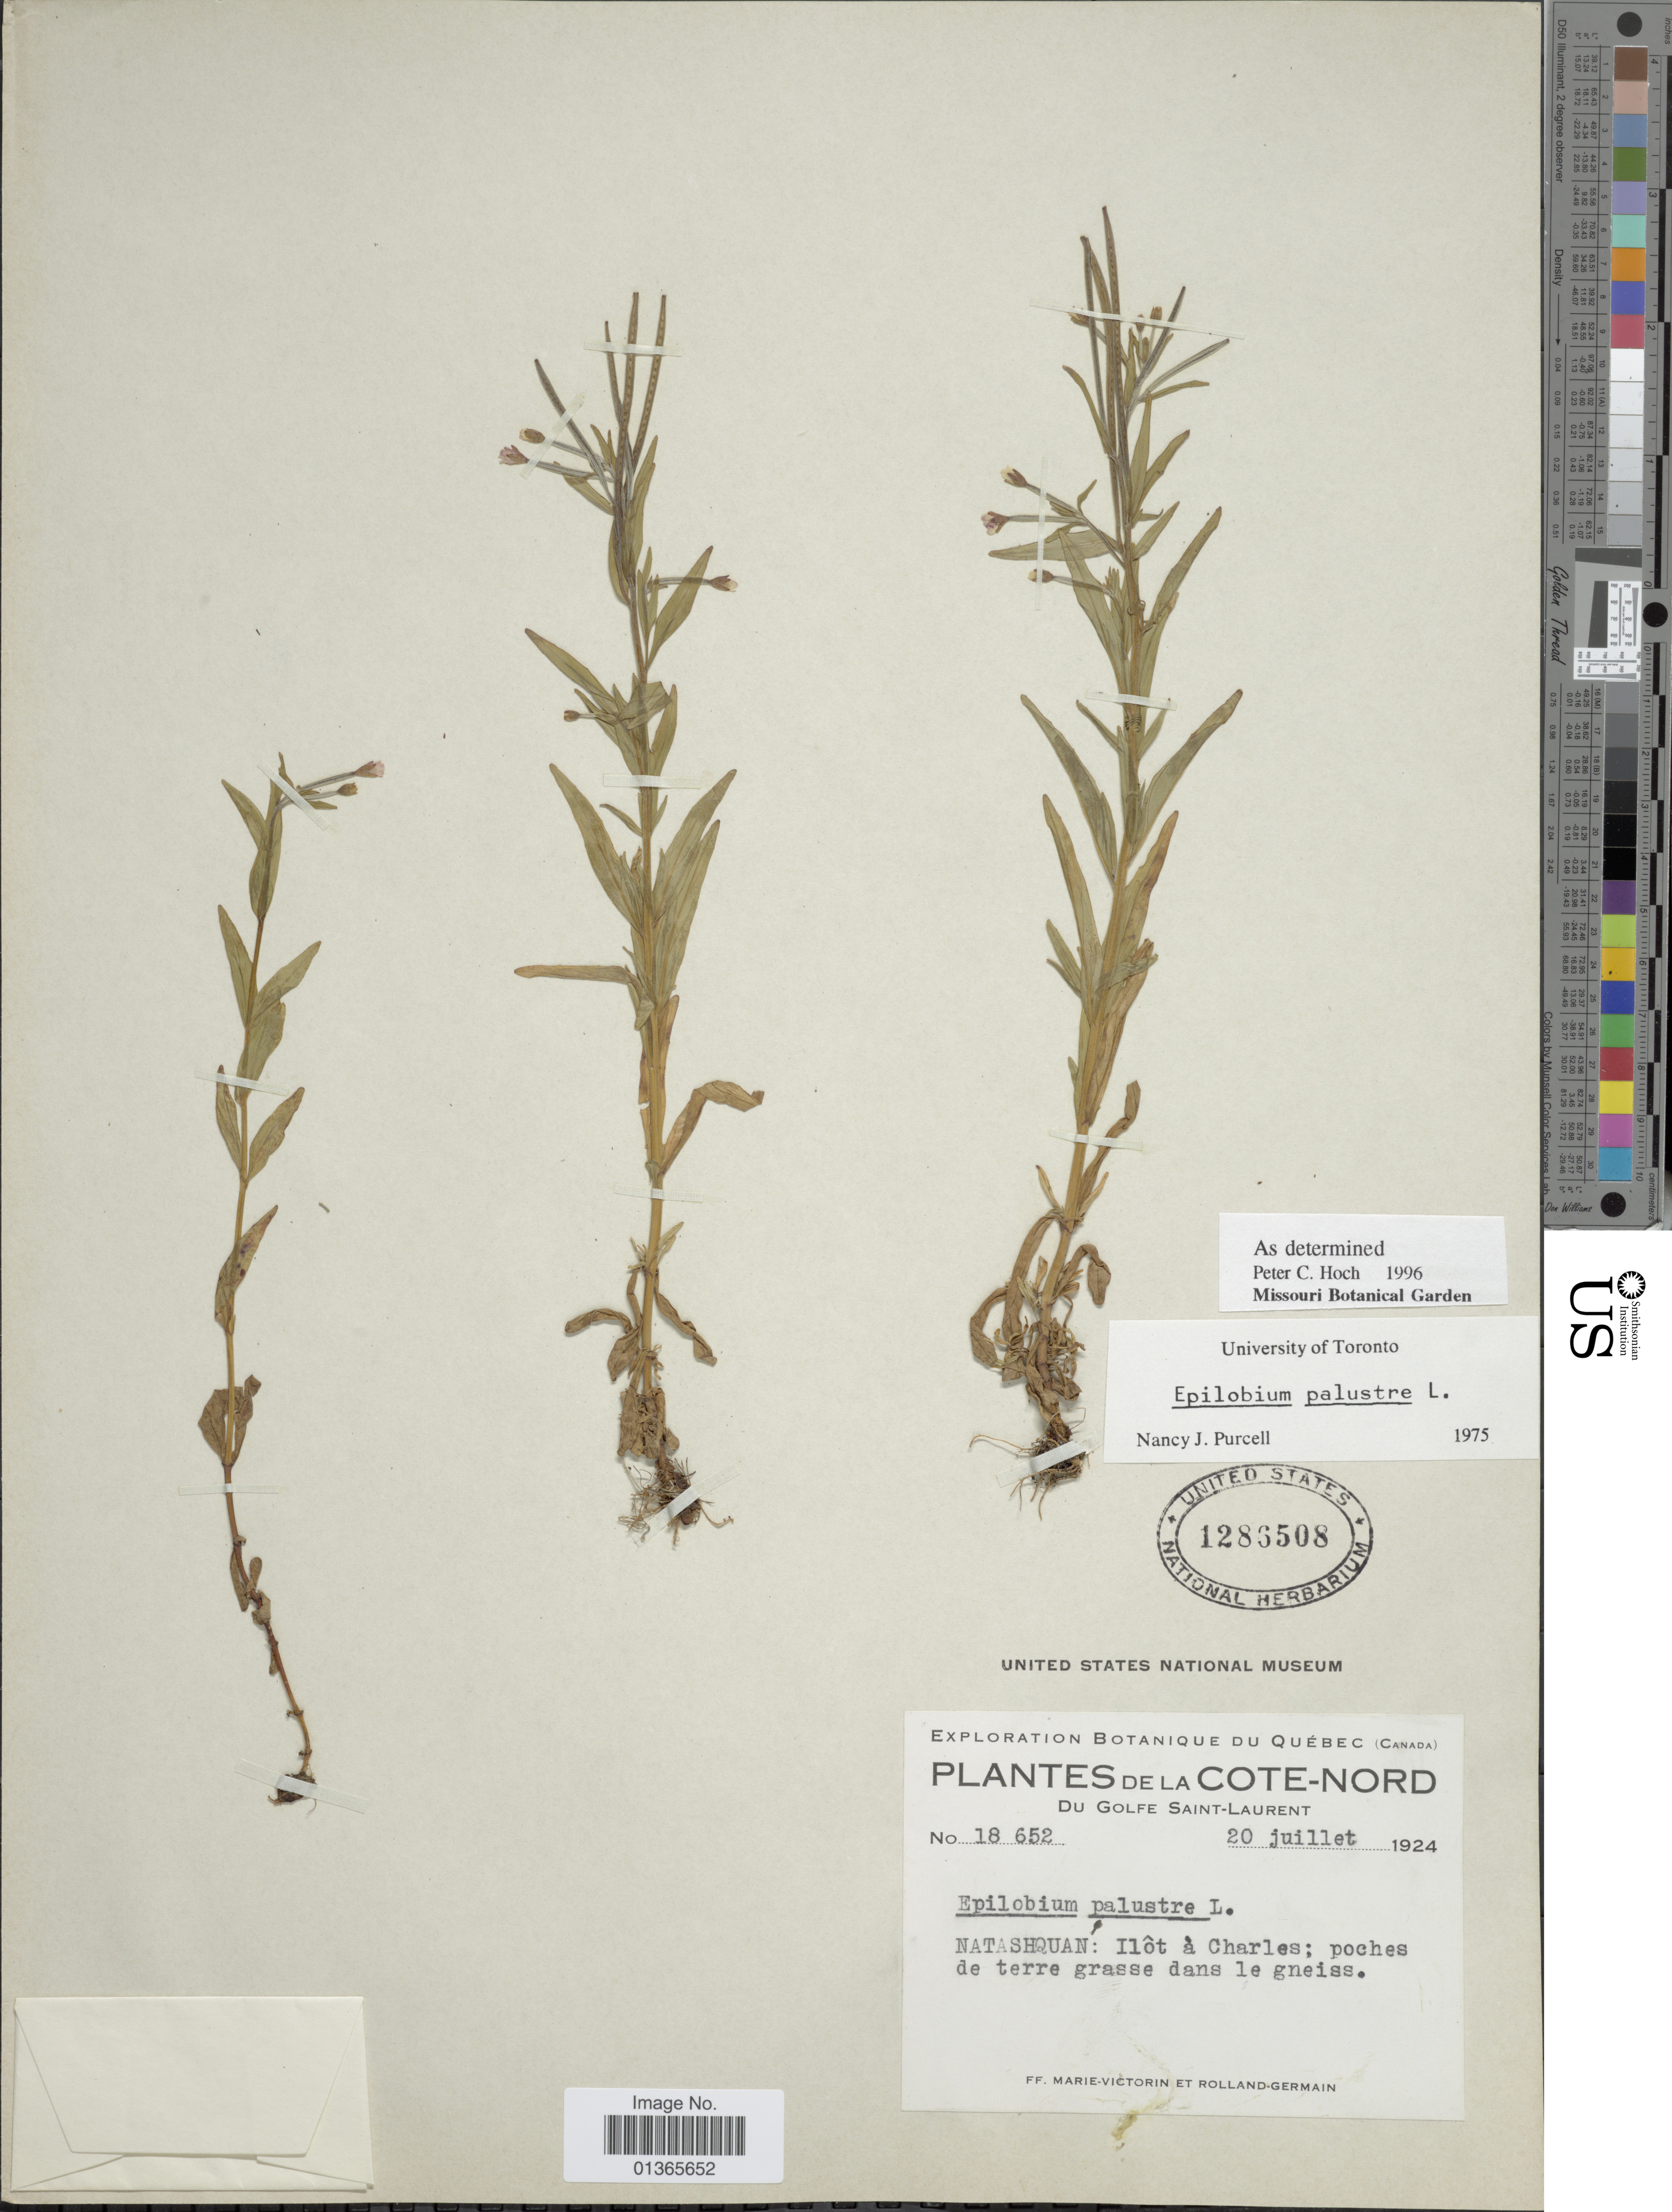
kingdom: Plantae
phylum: Tracheophyta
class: Magnoliopsida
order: Myrtales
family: Onagraceae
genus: Epilobium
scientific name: Epilobium palustre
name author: L.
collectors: Fr. Marie-Victorin & Rolland-Germain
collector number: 18652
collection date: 1924-07-20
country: Canada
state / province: Quebec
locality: De la Cote-Nord du Golfe Saint-Laurent. Natashquan: Ilôt à Charles: poches de terre grasse dans le gneiss.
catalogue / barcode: US 1286508